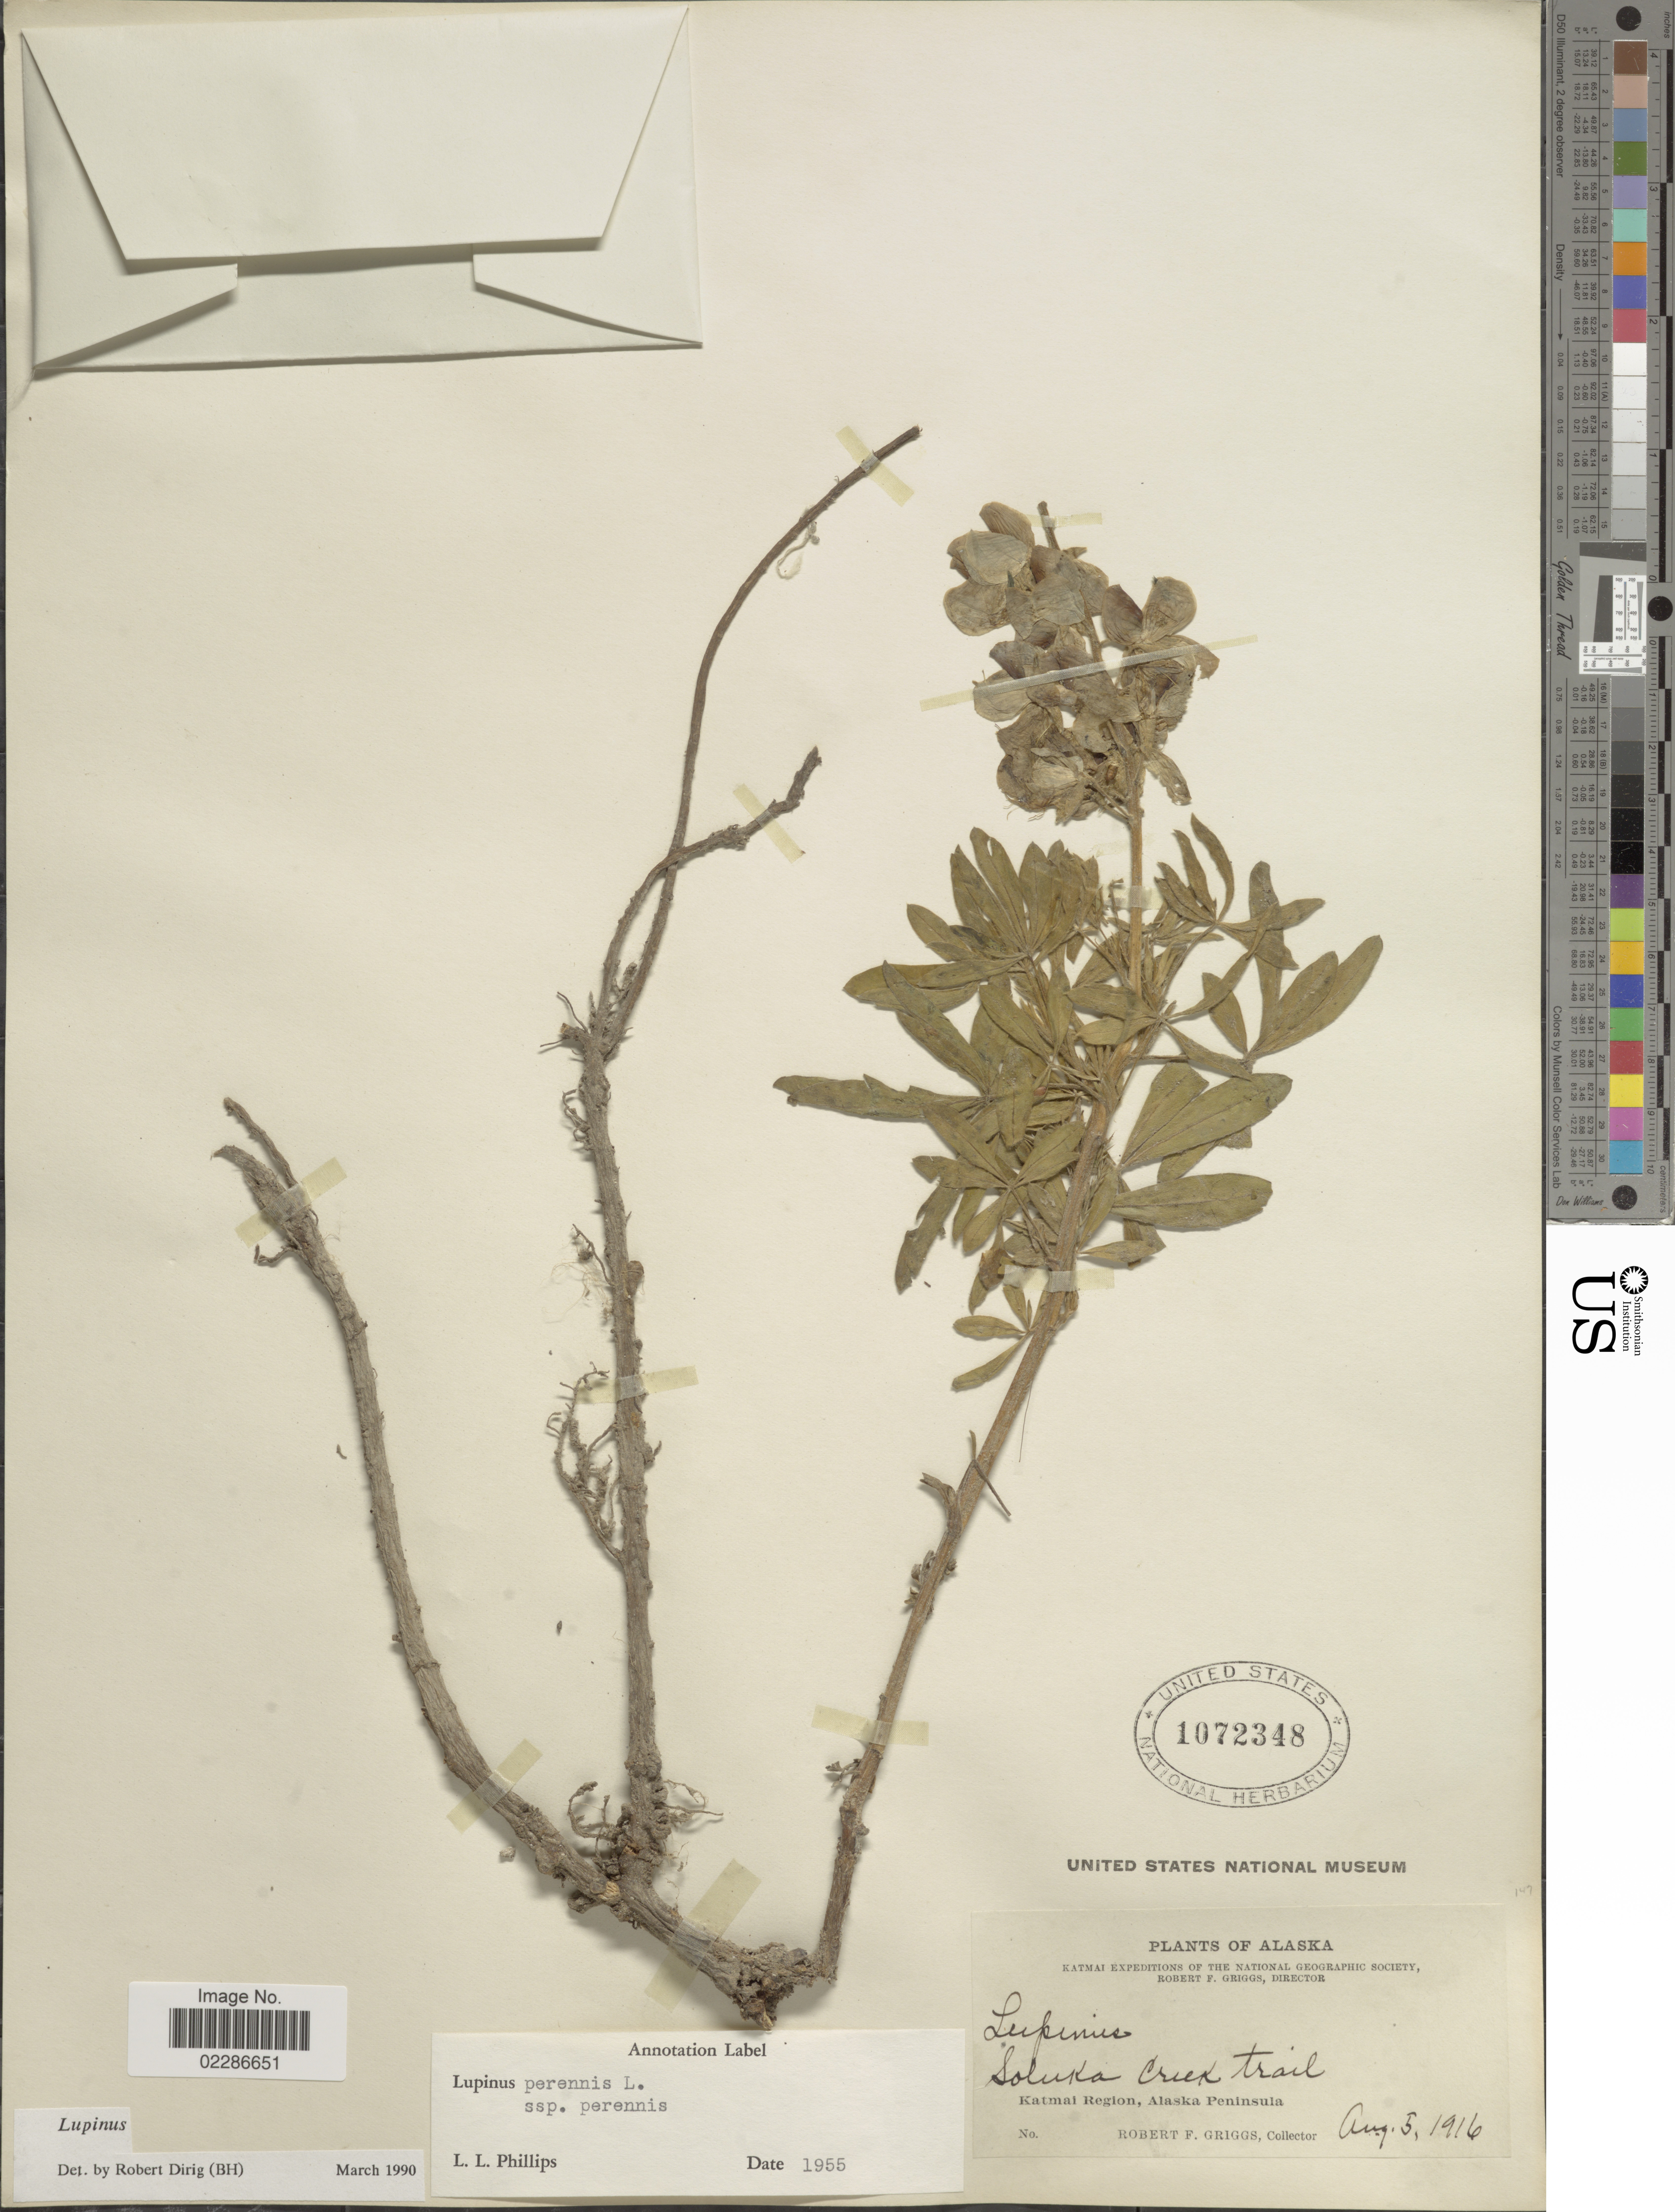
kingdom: Plantae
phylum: Tracheophyta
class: Magnoliopsida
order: Fabales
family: Fabaceae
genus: Lupinus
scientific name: Lupinus perennis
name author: L.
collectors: R. F. Griggs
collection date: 1916-08-05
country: United States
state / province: Alaska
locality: Katmai, Soluka Creek trail, Katmai Region, Alaska Peninsula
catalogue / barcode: US 1072348